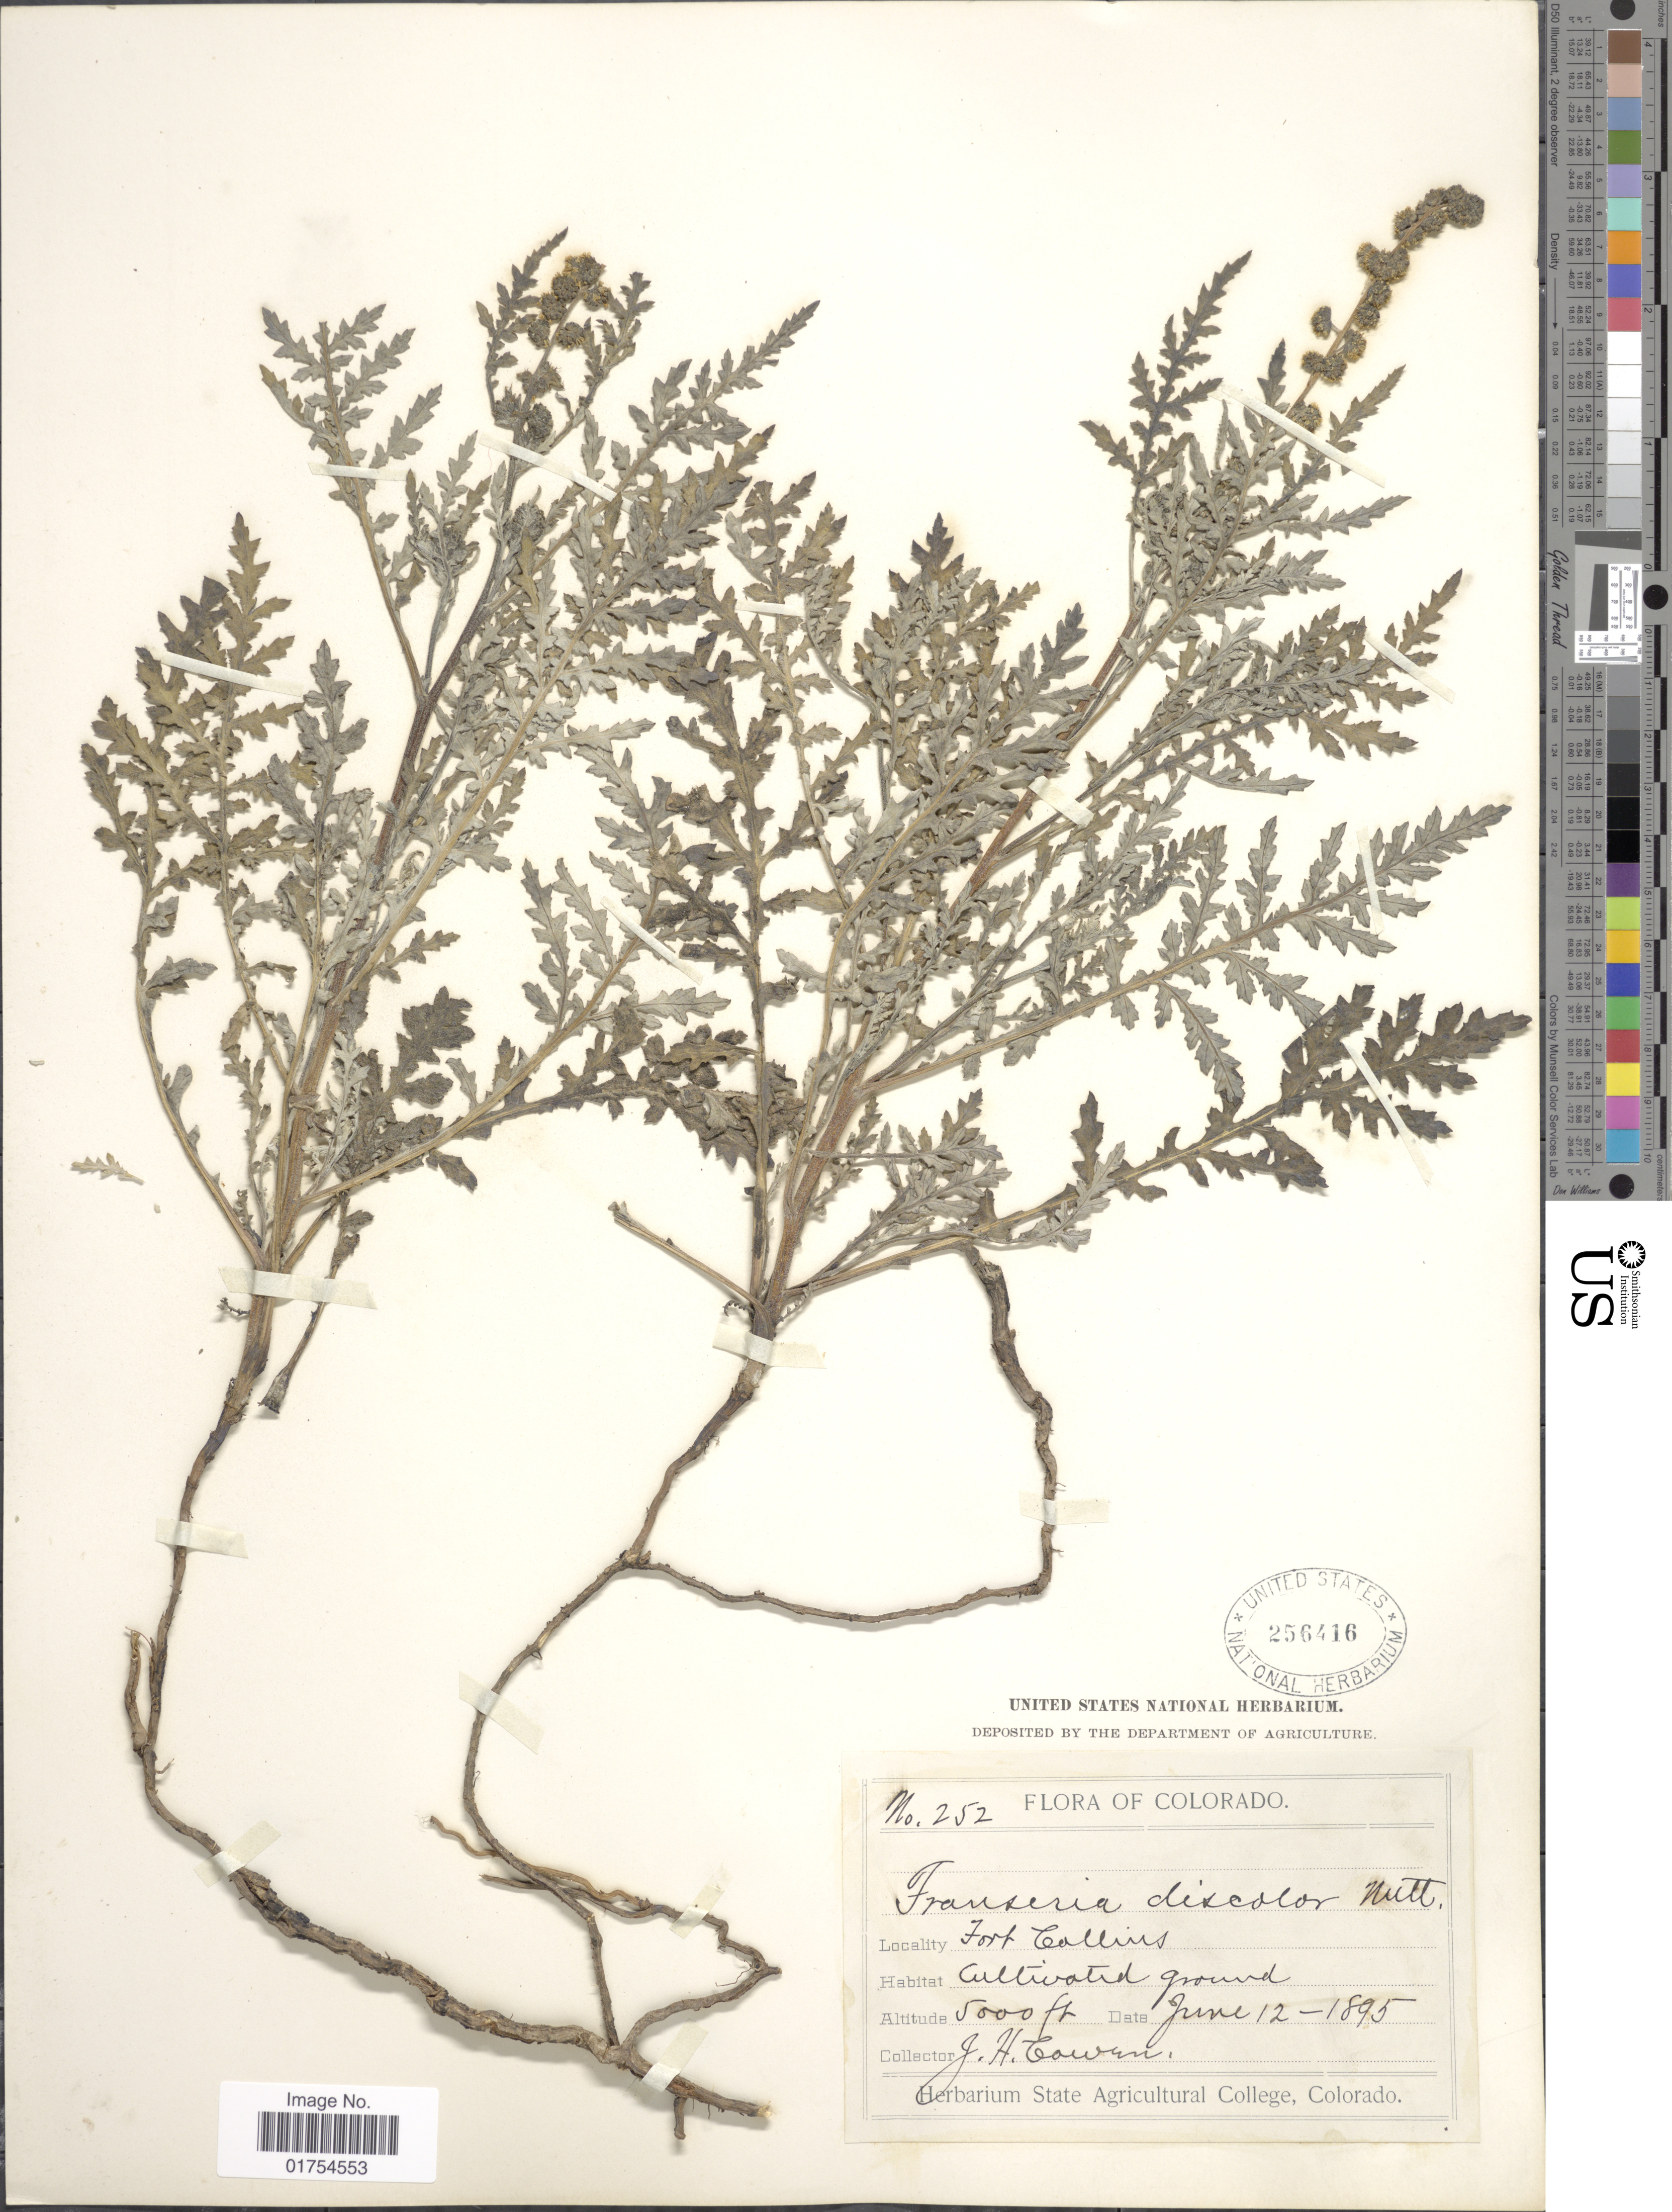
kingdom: Plantae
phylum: Tracheophyta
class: Magnoliopsida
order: Asterales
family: Asteraceae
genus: Franseria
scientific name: Franseria discolor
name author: Nutt.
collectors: J. H. Cowen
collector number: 252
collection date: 1895-06-12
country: United States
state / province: Colorado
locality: Fort Collins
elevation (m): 1524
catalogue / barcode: US 256416